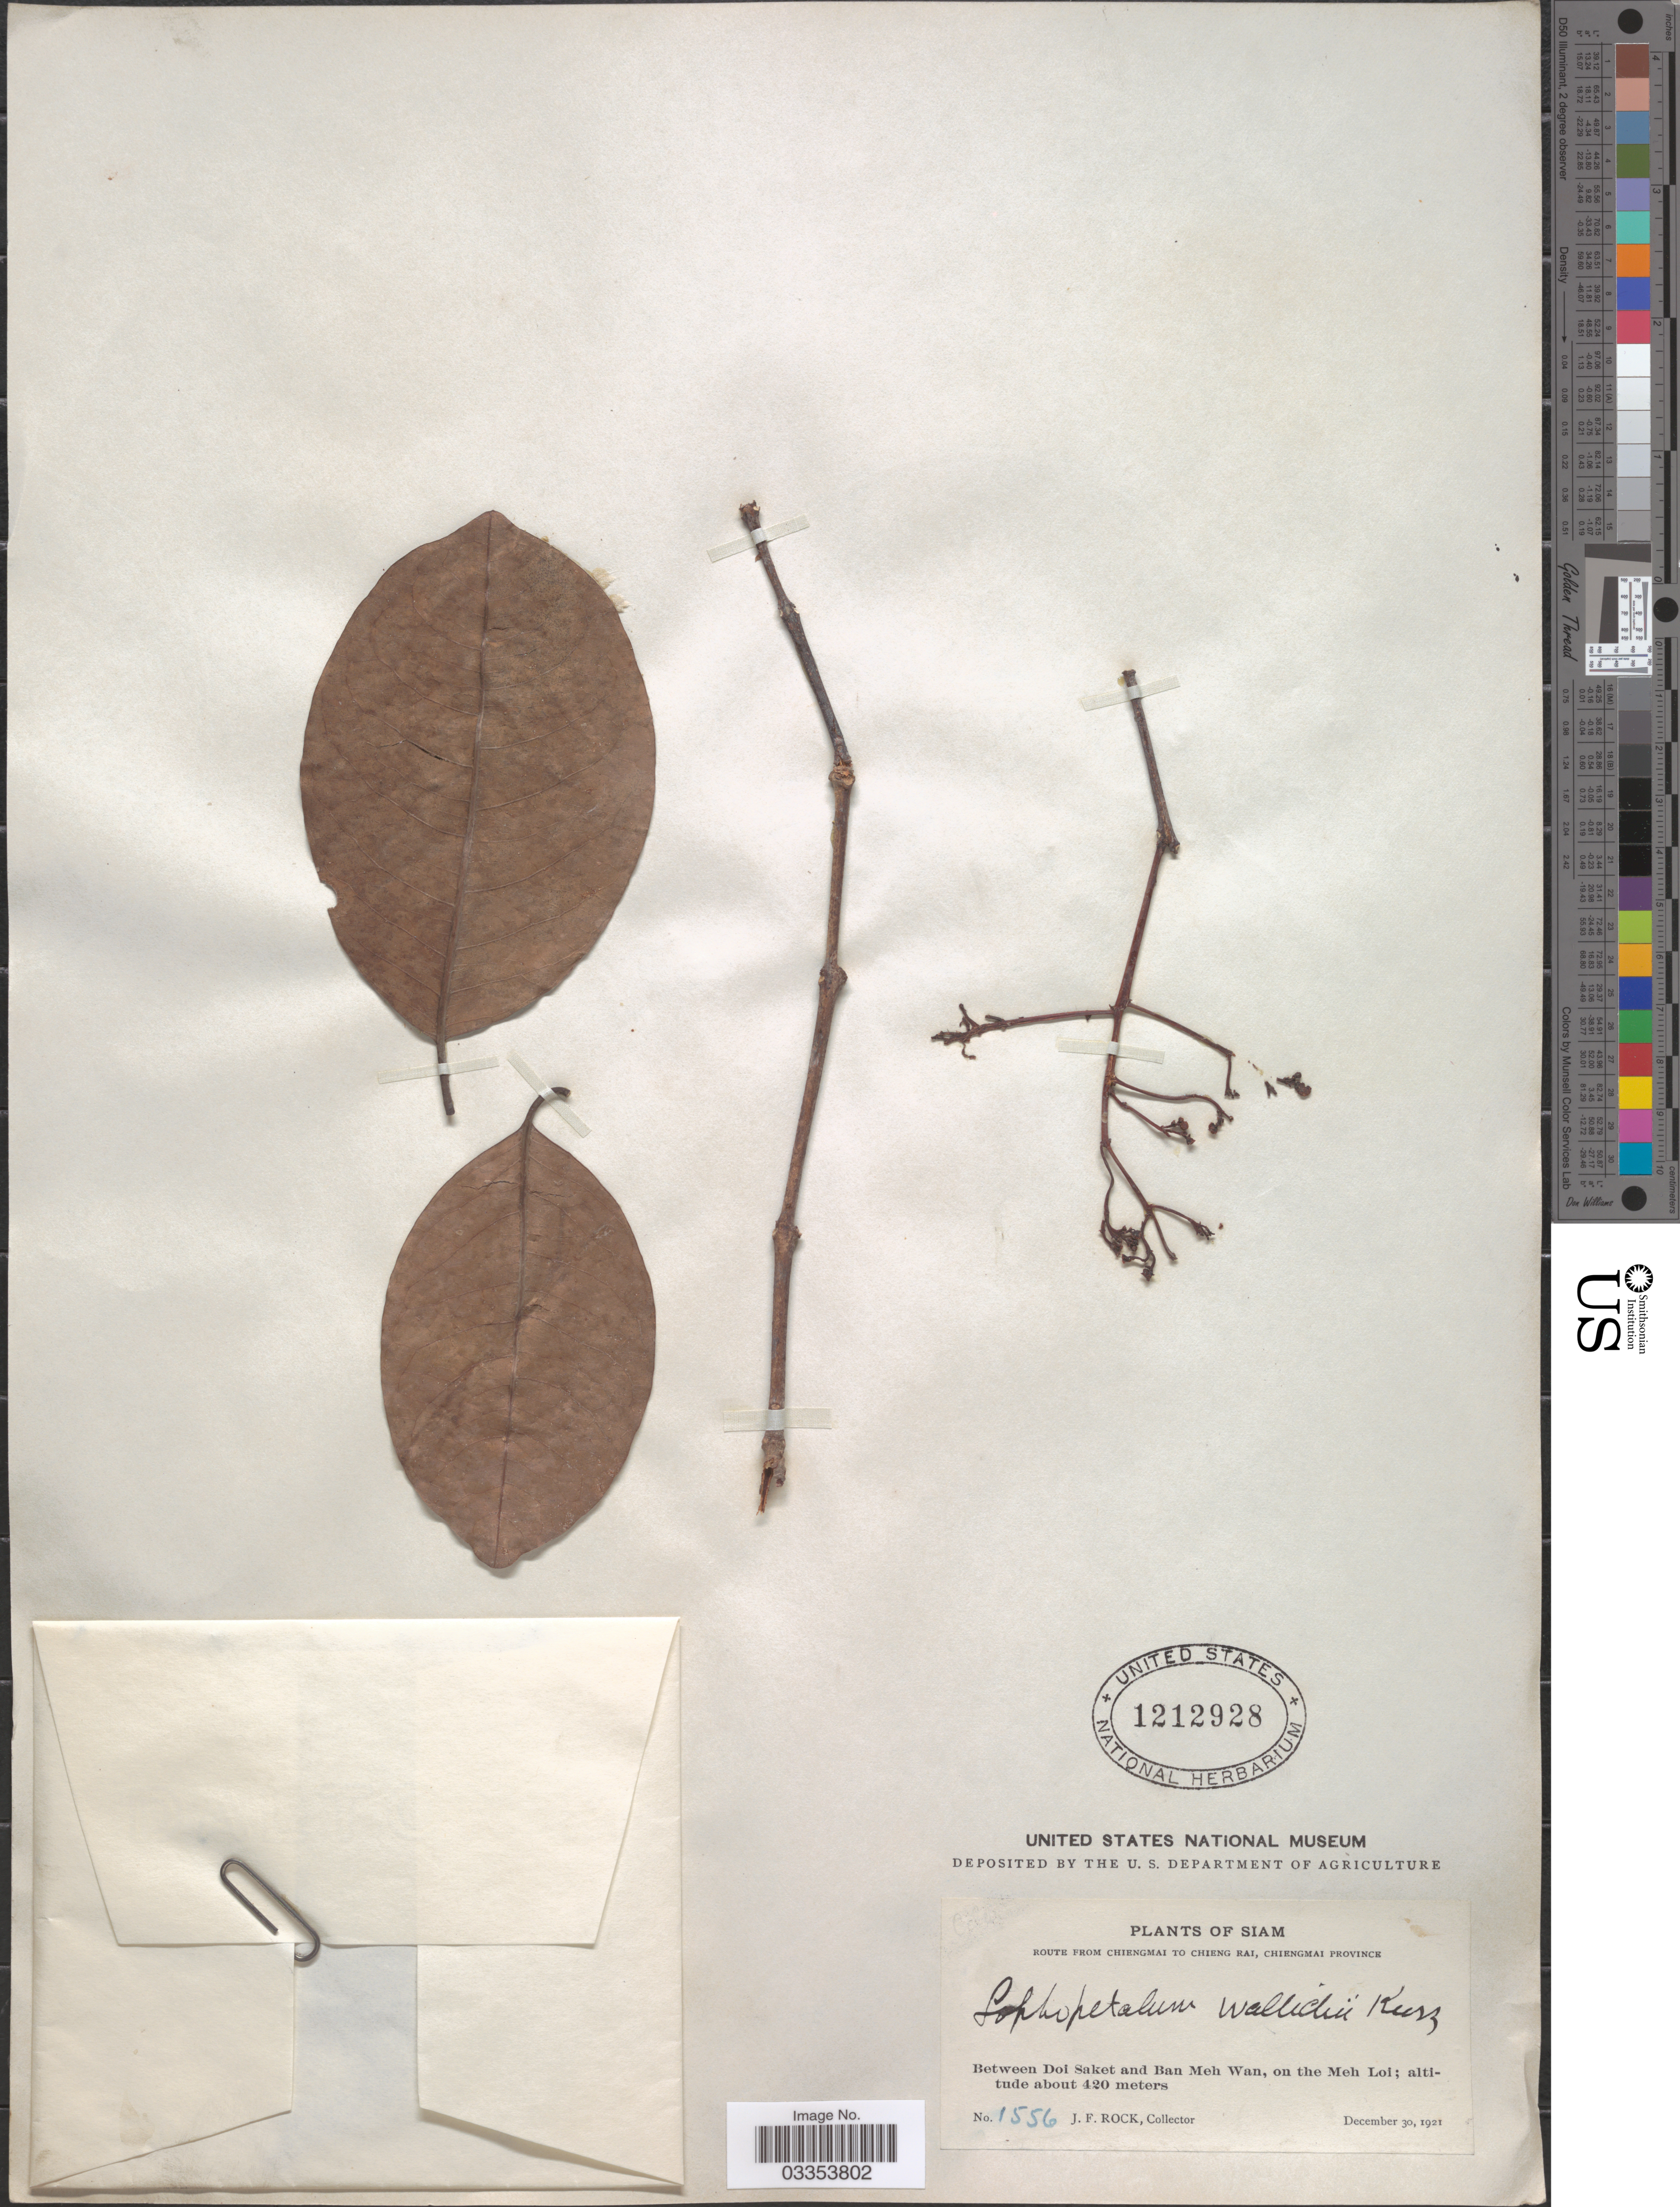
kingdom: Plantae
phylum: Tracheophyta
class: Magnoliopsida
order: Celastrales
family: Celastraceae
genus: Lophopetalum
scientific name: Lophopetalum wallichii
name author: Kurz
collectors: J. Rock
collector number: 1556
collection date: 1921-12-30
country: Thailand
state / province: Chiang Mai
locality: Siam. Route from Chiengmai to Chieng Rai, Chiengmai Province. Between Doi Saket and Ban Meh Wan, on the Meh Loi.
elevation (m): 420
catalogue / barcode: US 1212928